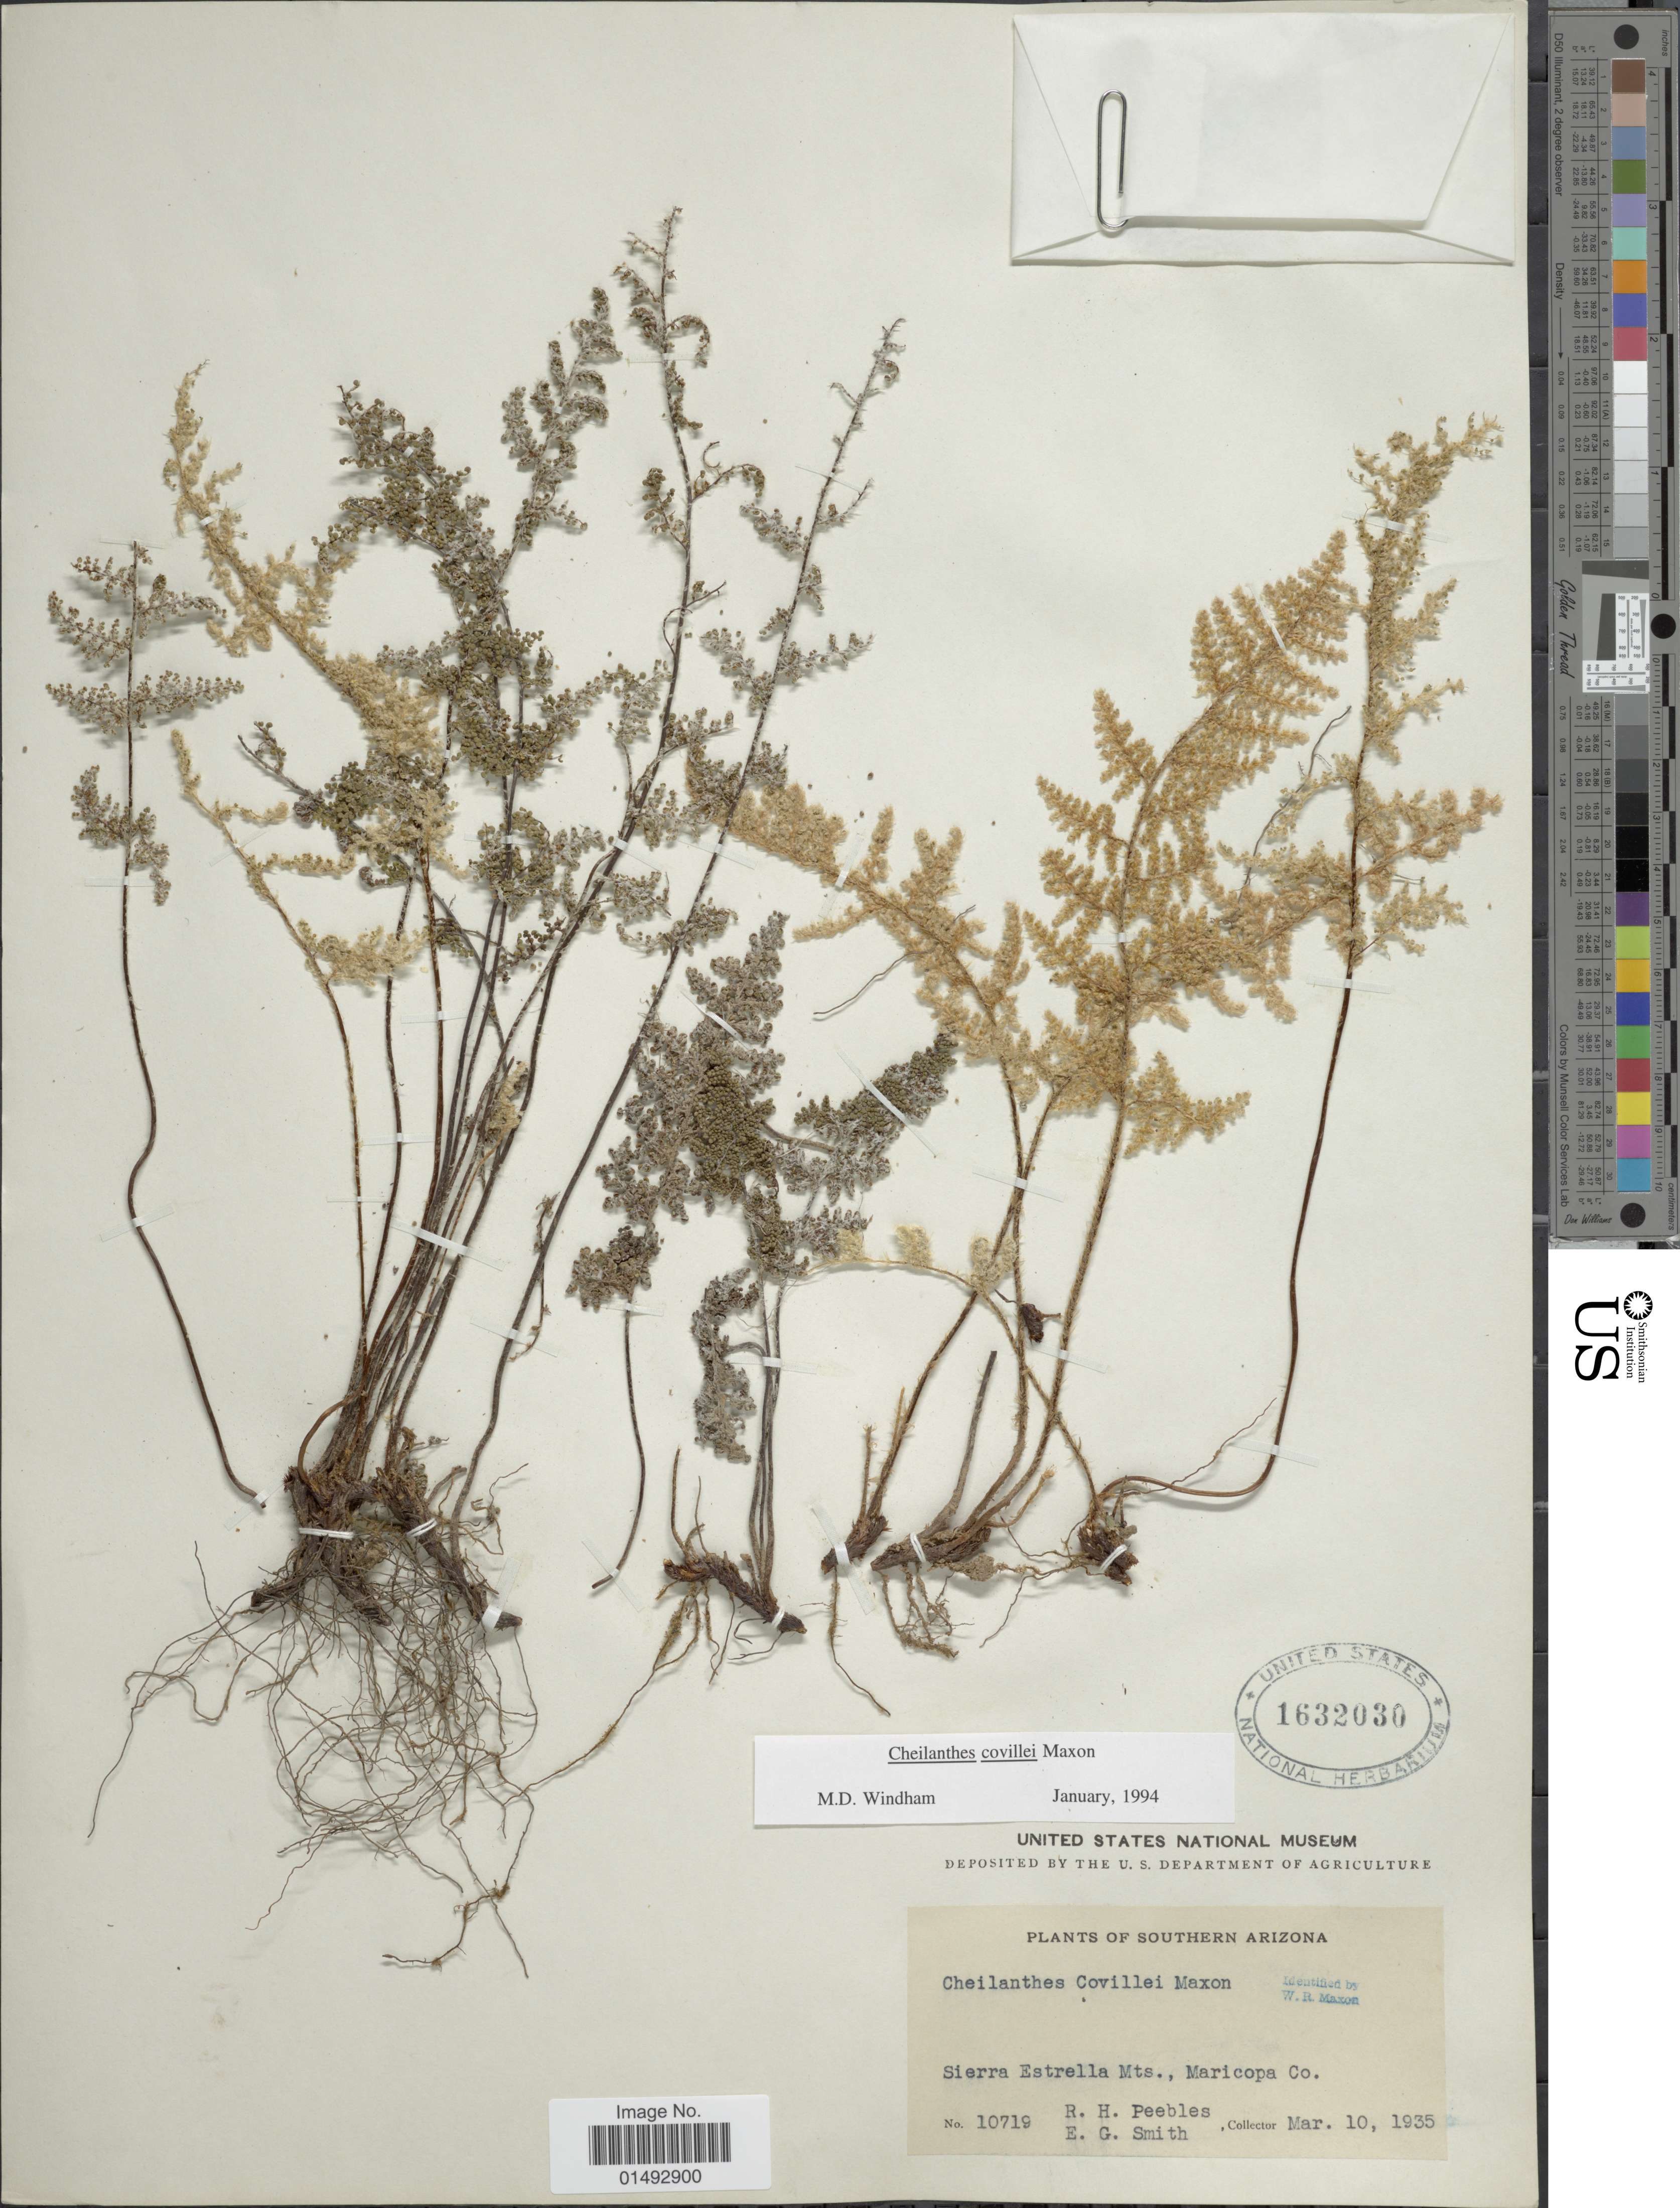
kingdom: Plantae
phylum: Tracheophyta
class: Polypodiopsida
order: Polypodiales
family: Pteridaceae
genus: Myriopteris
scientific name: Myriopteris covillei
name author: (Maxon) Á. Löve & D. Löve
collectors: R. H. Peebles & E. G. Smith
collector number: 10719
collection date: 1935-03-10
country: United States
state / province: Arizona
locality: Southern Arizona, Sierra Estrella Mts., Maricopa Co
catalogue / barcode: US 1632030